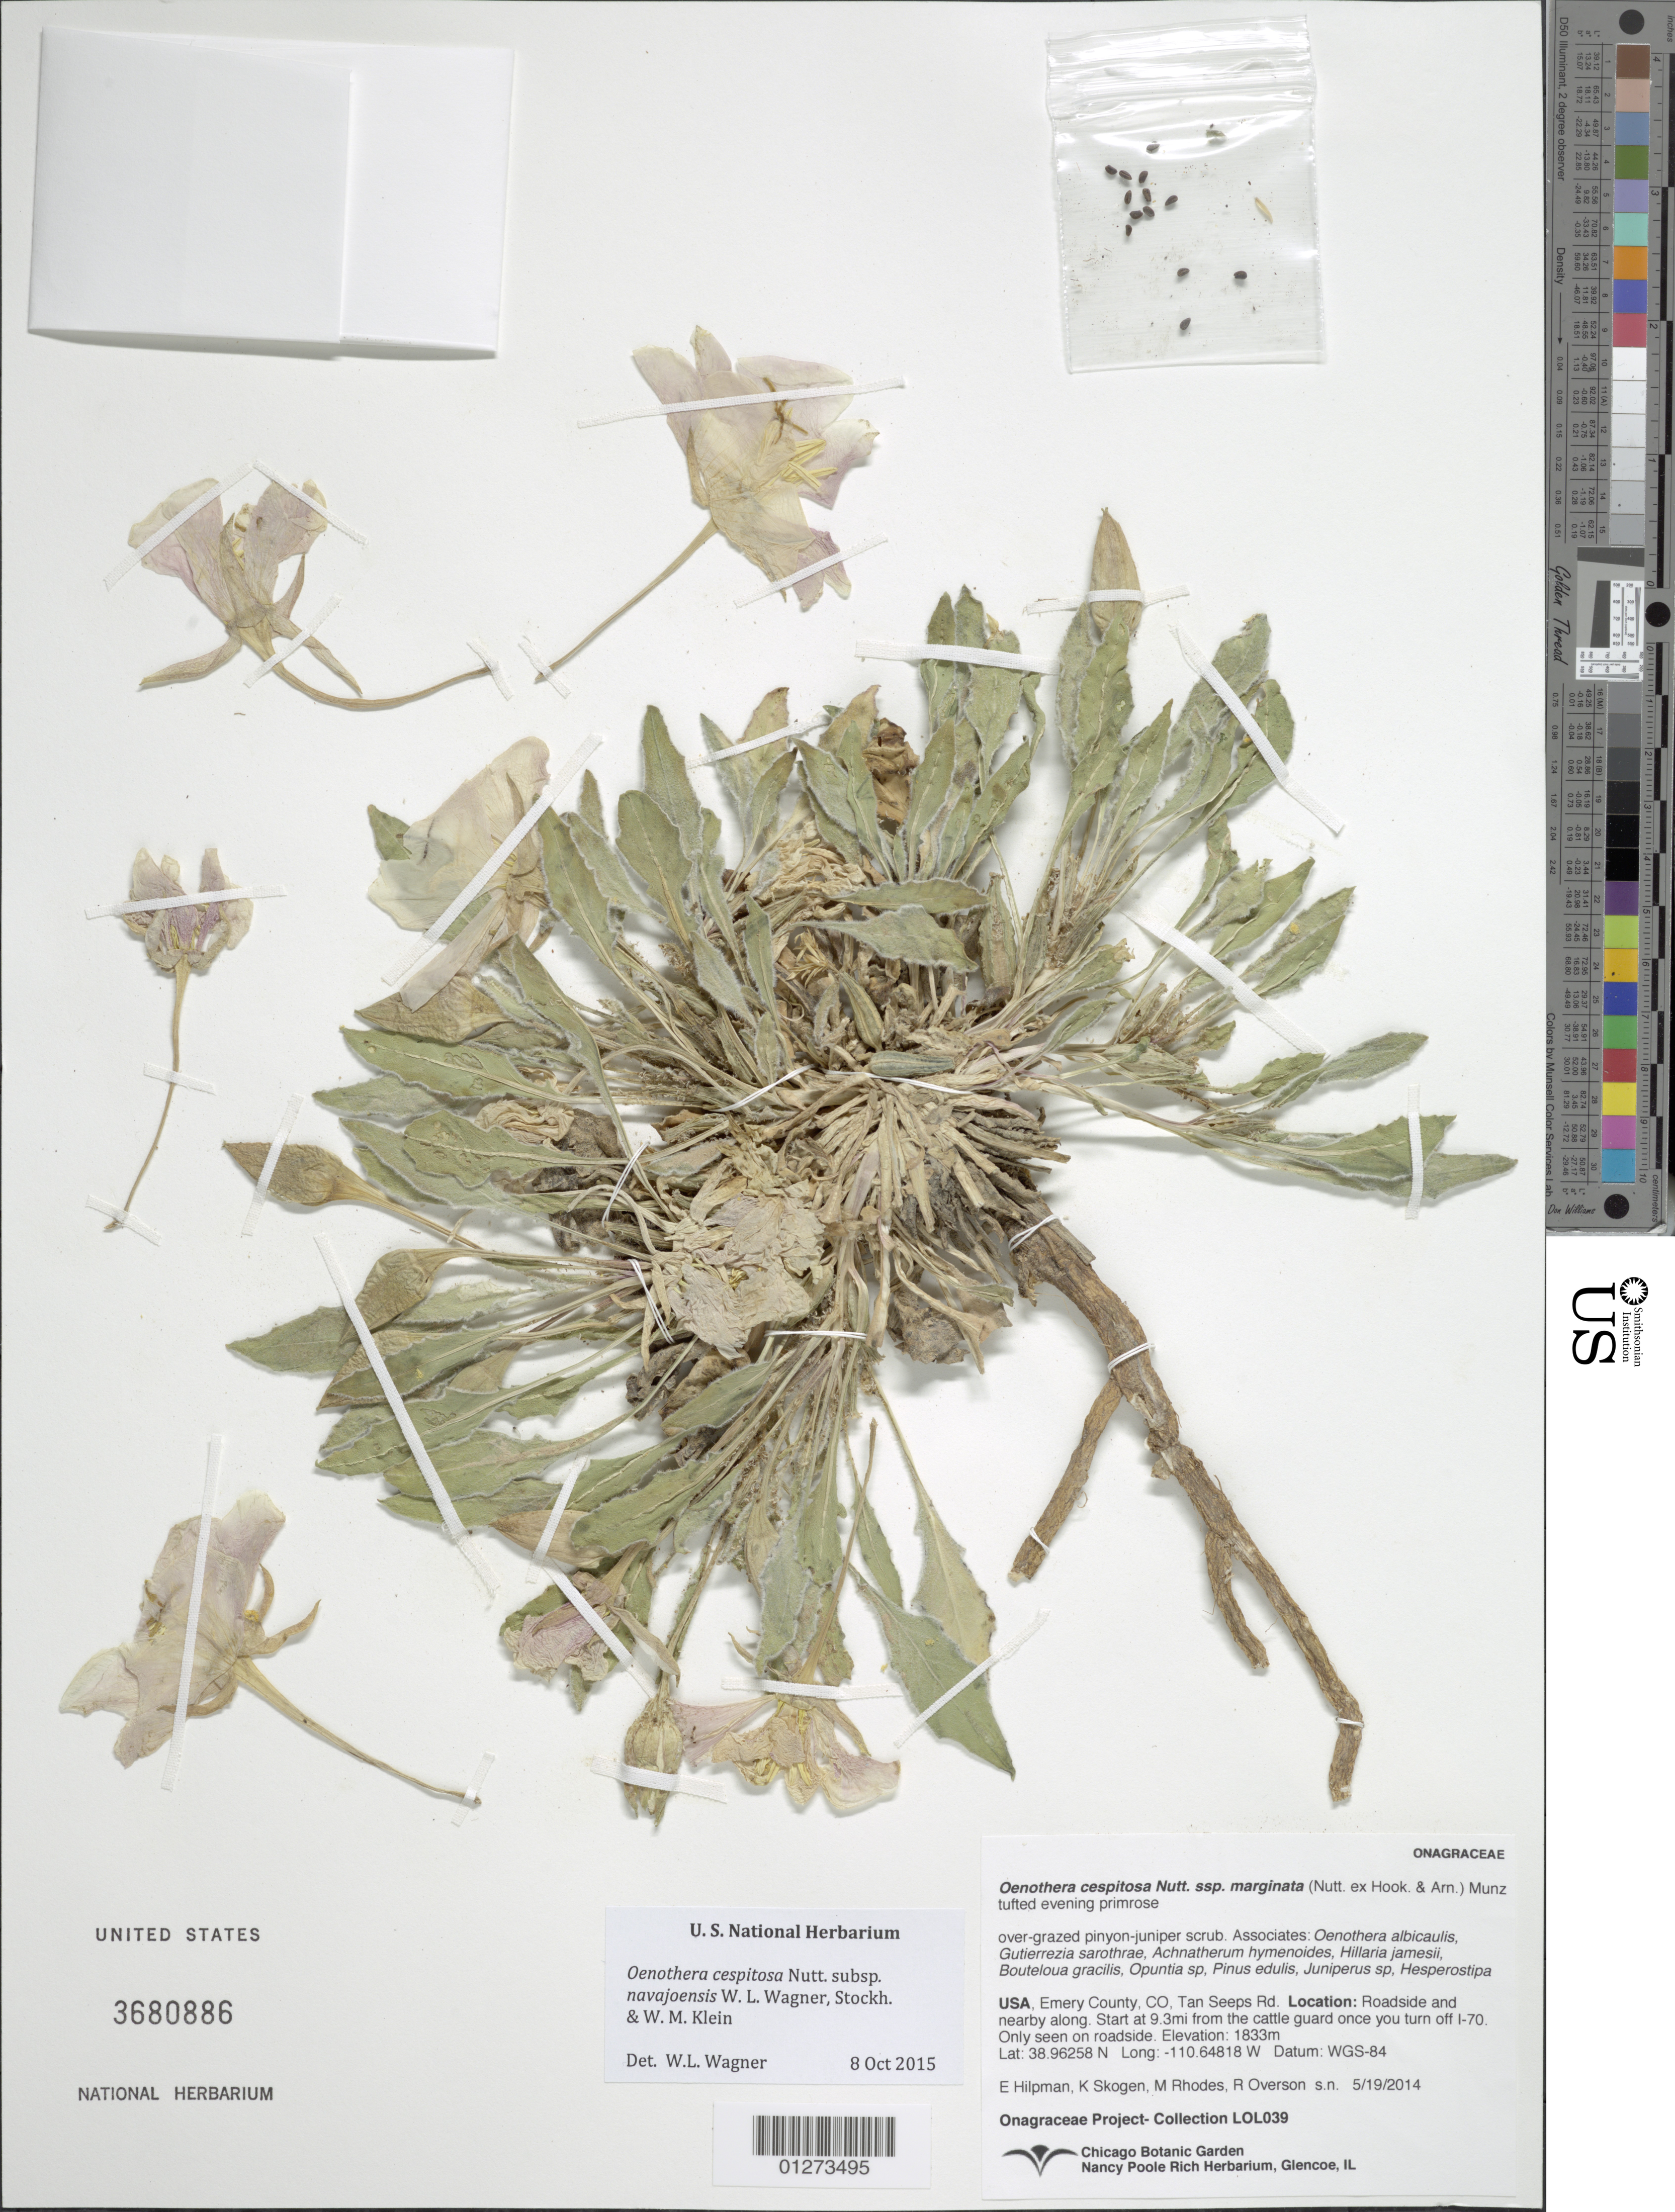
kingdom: Plantae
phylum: Tracheophyta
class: Magnoliopsida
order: Myrtales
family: Onagraceae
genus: Oenothera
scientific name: Oenothera cespitosa subsp. navajoensis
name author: W.L. Wagner et al.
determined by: Wagner, W. L., (BOT), Smithsonian Institution - National Museum of Natural History (UNITED STATES)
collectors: Onagraceae Project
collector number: LOL 039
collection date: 2014-05-19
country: United States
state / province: Utah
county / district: Emery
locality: Roadside and nearby along. Start at 9.3mi from the cattle guard once you turn off I-70. Only seen on roadside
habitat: over-grazed pinyon-juniper scrub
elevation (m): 1833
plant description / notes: US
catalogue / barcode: US 3680886